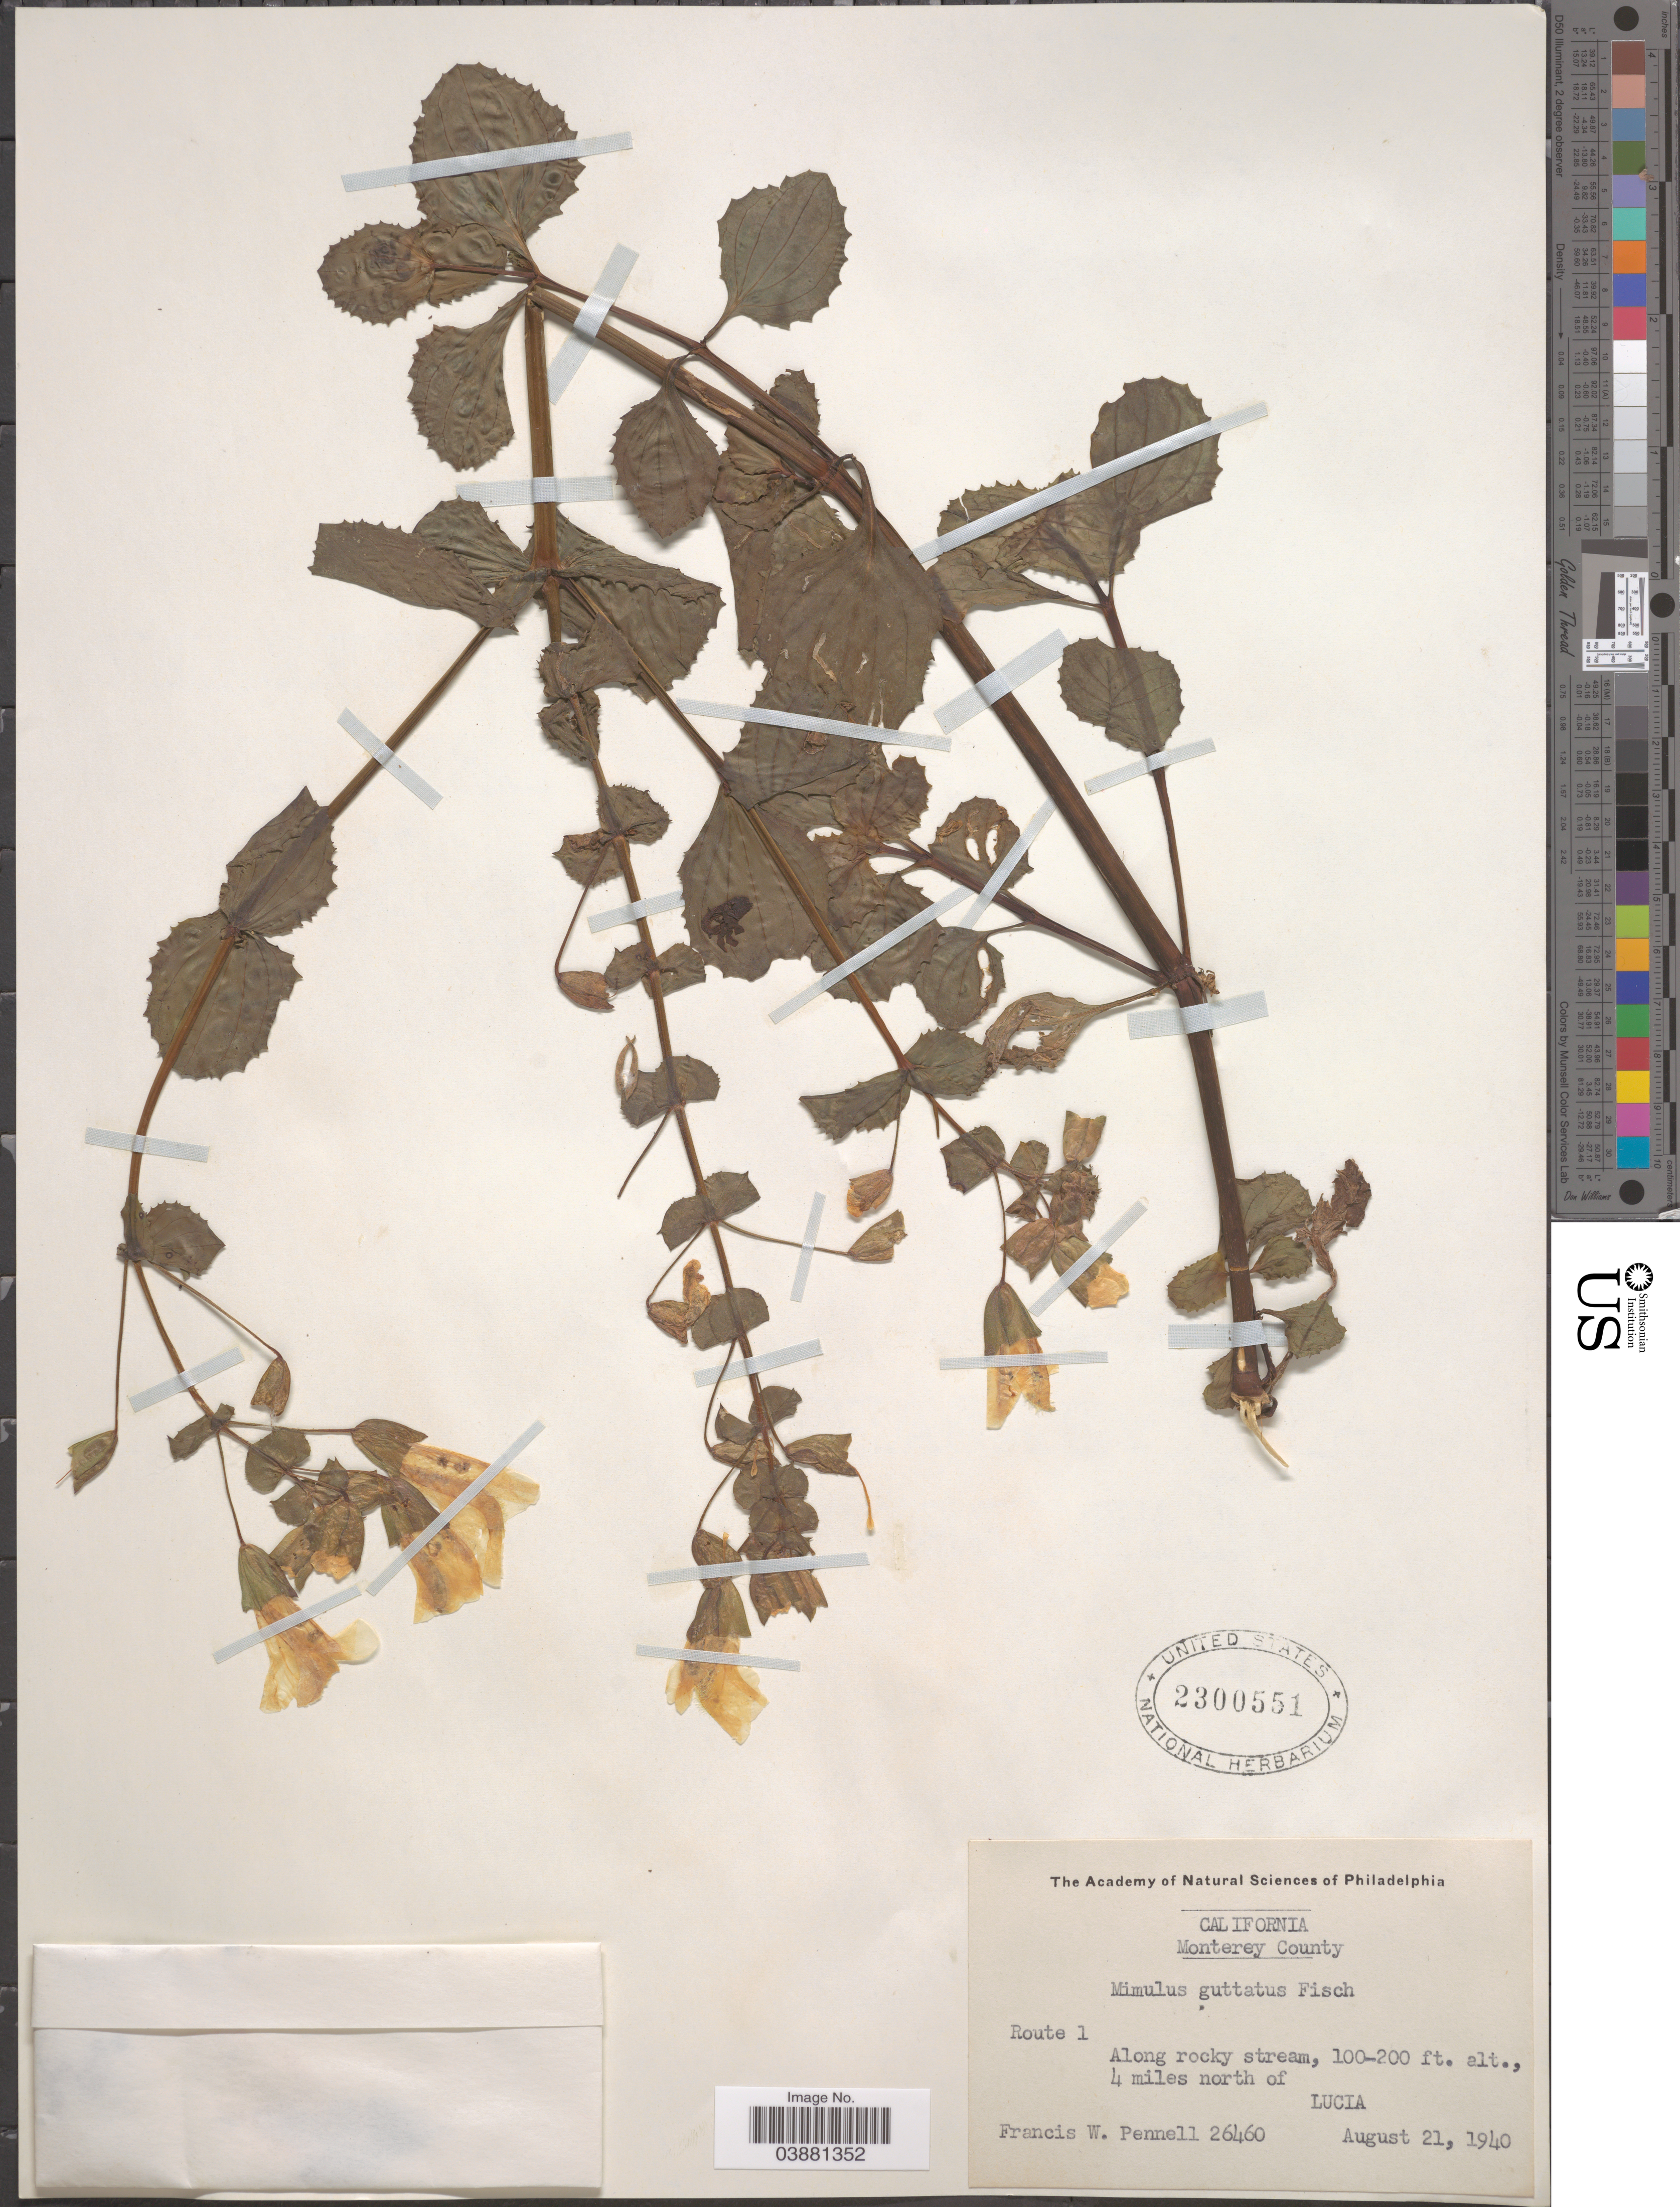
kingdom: Plantae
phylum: Tracheophyta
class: Magnoliopsida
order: Lamiales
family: Phrymaceae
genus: Mimulus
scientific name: Mimulus guttatus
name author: DC.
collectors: F. W. Pennell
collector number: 26460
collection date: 1940-08-21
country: United States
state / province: California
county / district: Monterey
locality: Monterey County. Route 1. Along rocky stream, 4 miles north of Lucia.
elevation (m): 30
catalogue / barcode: US 2300551